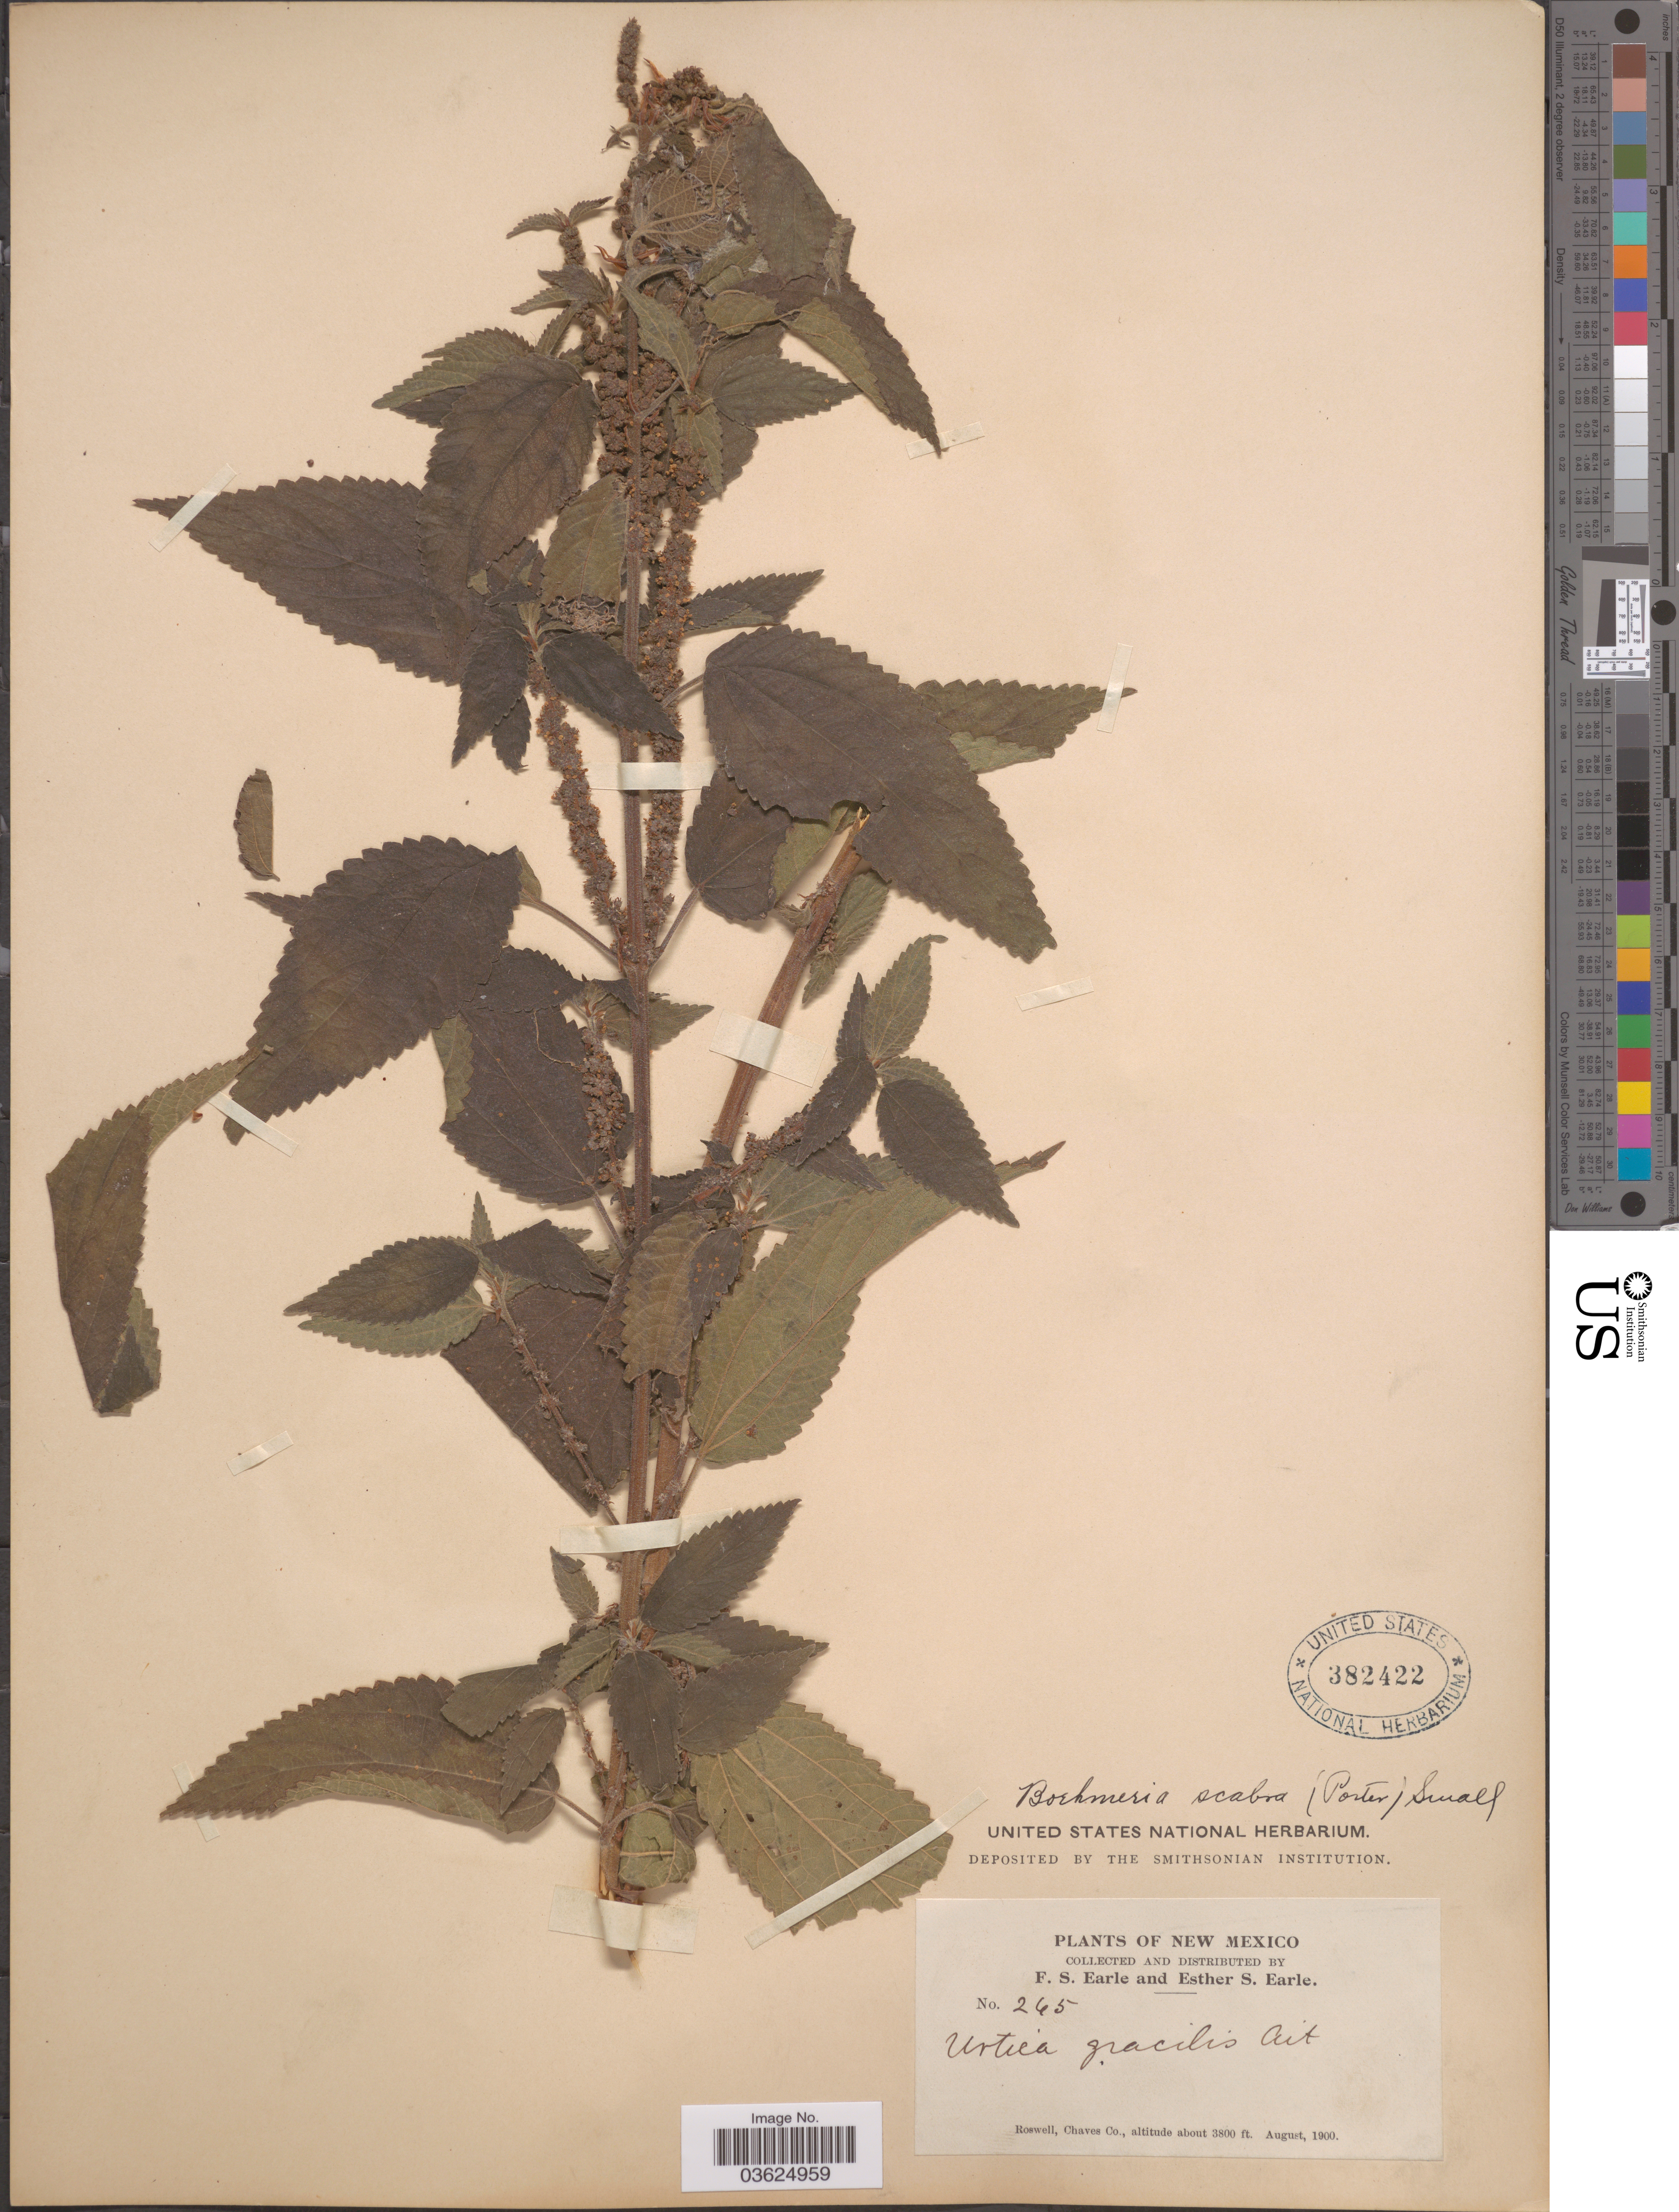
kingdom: Plantae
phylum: Tracheophyta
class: Magnoliopsida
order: Rosales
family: Urticaceae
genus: Boehmeria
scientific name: Boehmeria drummondiana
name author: Wedd.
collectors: F. S. Earle & E. S. Earle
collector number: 265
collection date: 1900-08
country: United States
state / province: New Mexico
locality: Roswell, Chaves Co.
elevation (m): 1158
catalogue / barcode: US 382422